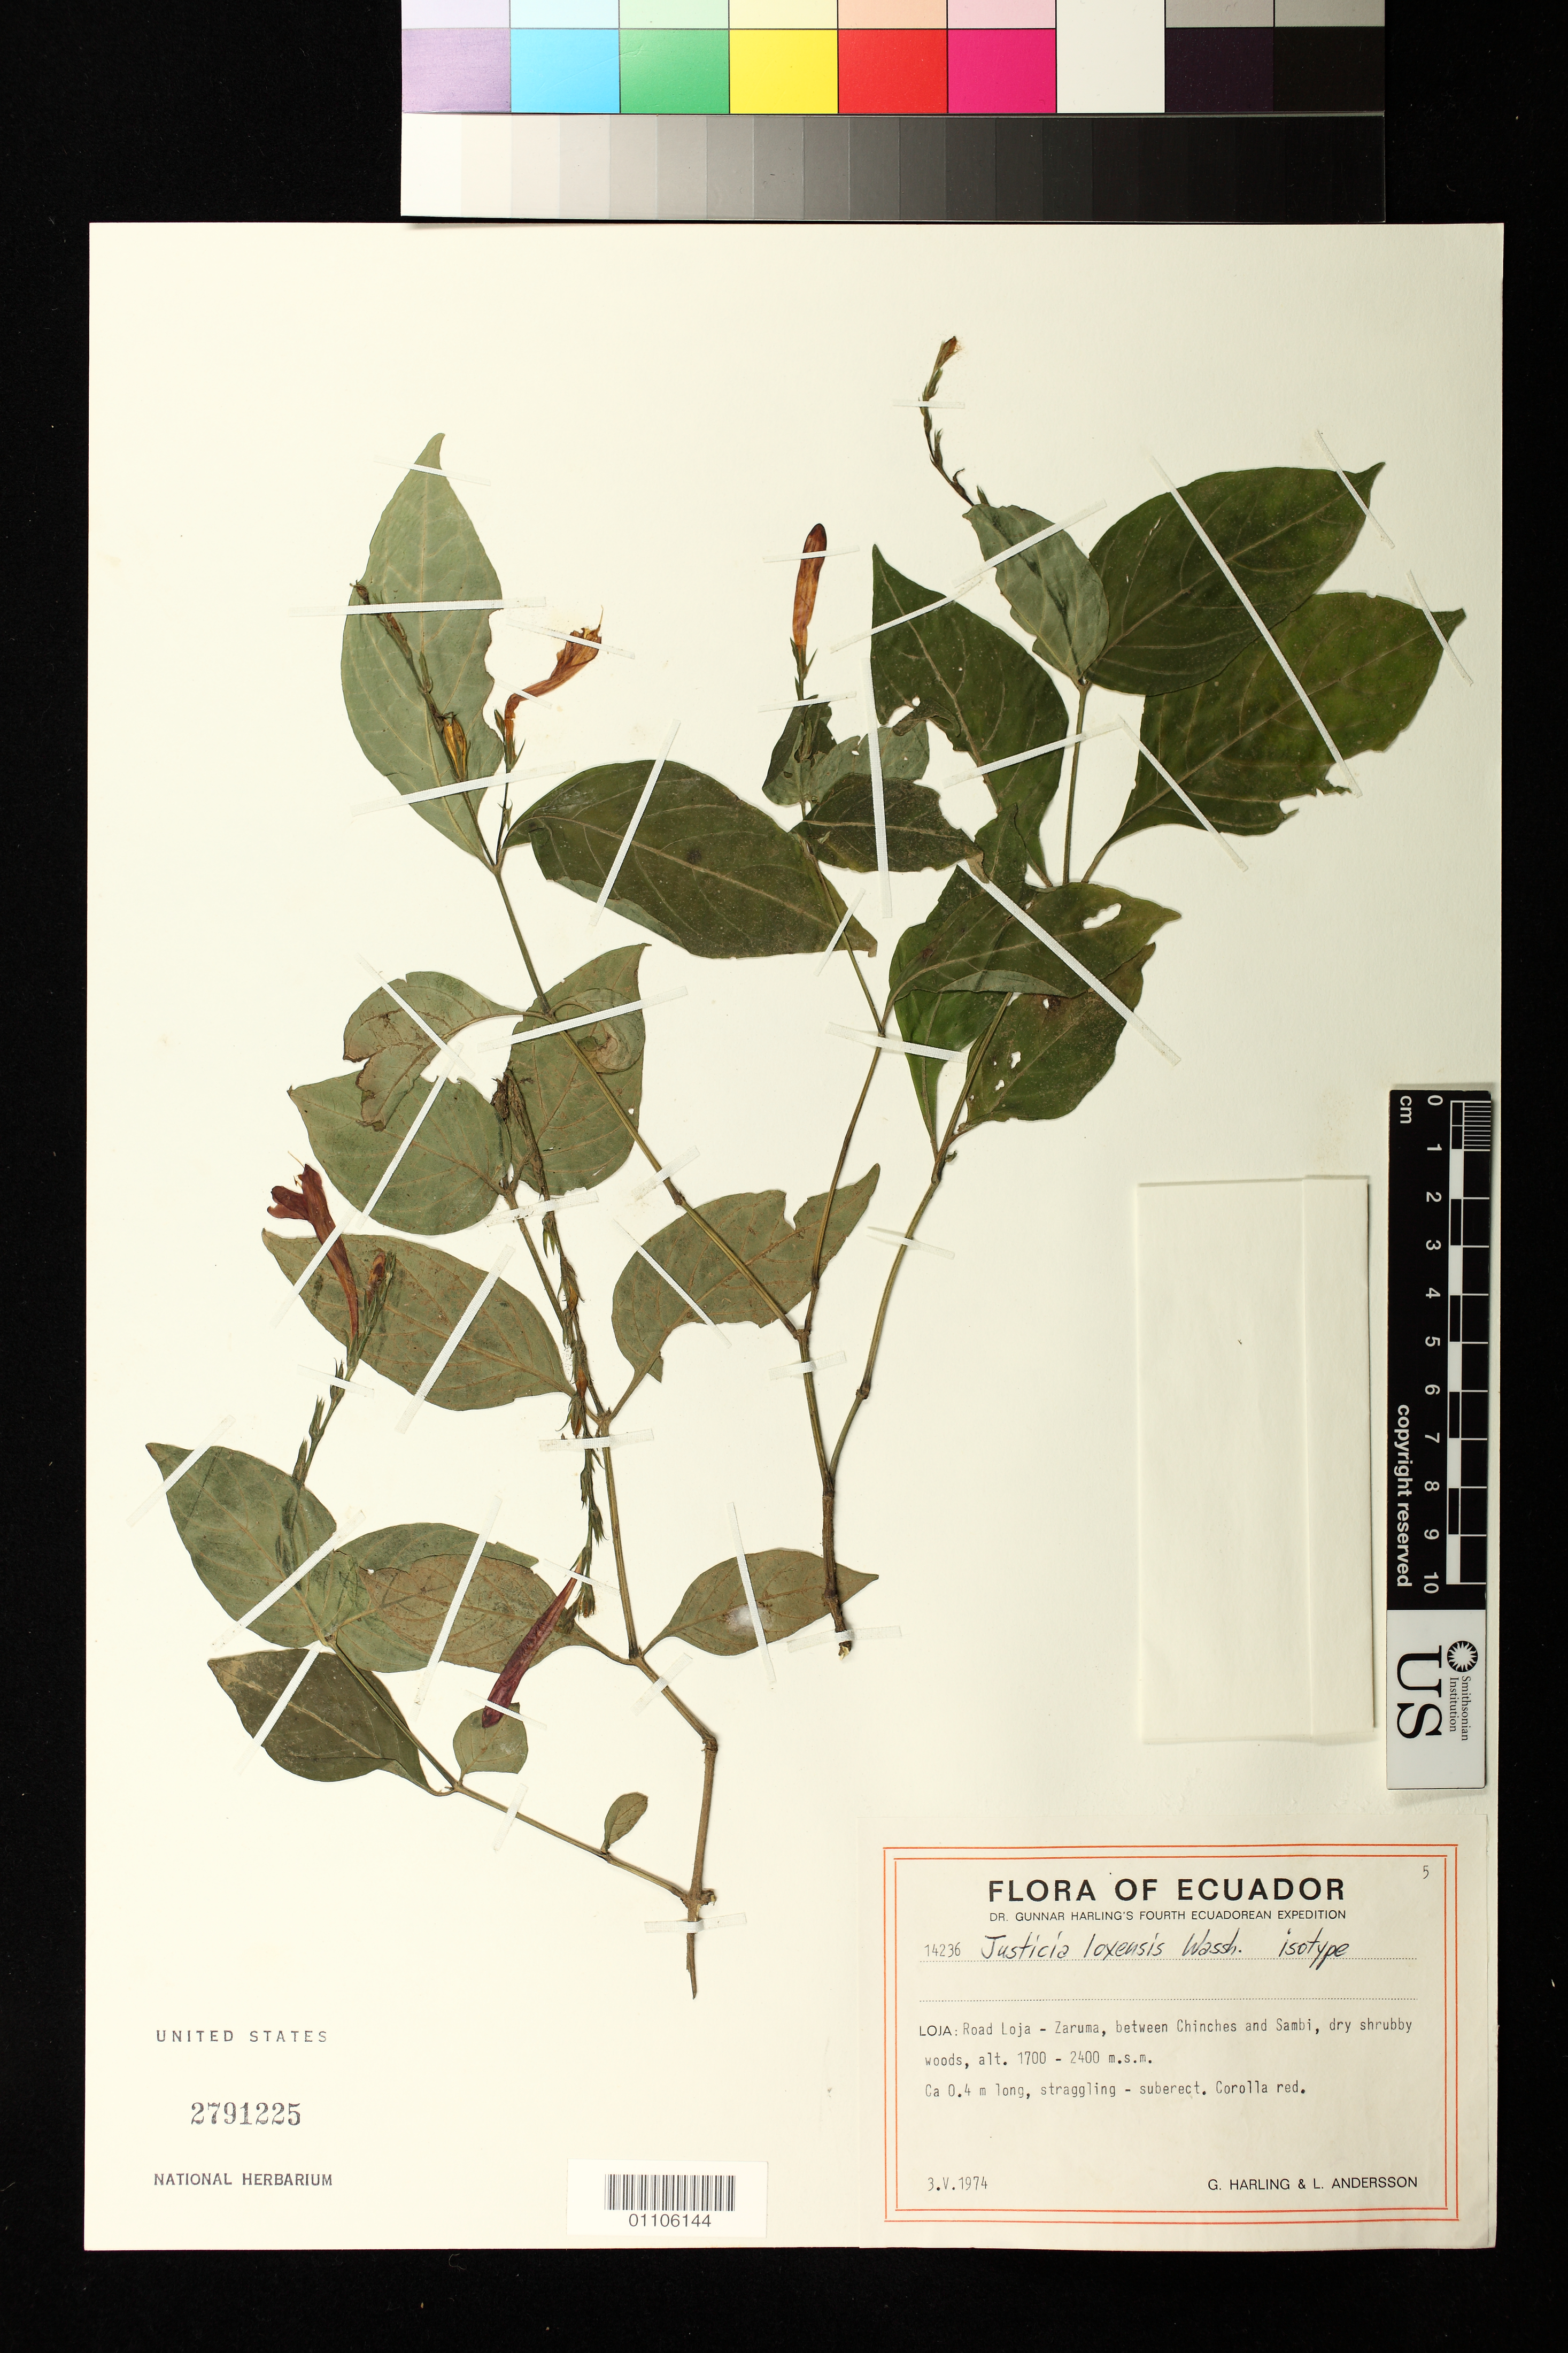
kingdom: Plantae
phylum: Tracheophyta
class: Magnoliopsida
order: Lamiales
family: Acanthaceae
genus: Justicia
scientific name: Justicia loxensis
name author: Wassh.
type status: Isotype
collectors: G. Harling & L. Andersson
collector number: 14236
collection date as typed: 03 May 1974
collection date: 1974-05-03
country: Ecuador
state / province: Loja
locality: Road Loja-Zaruma, between Chinches and Sambi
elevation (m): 1700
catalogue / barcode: US 2791225